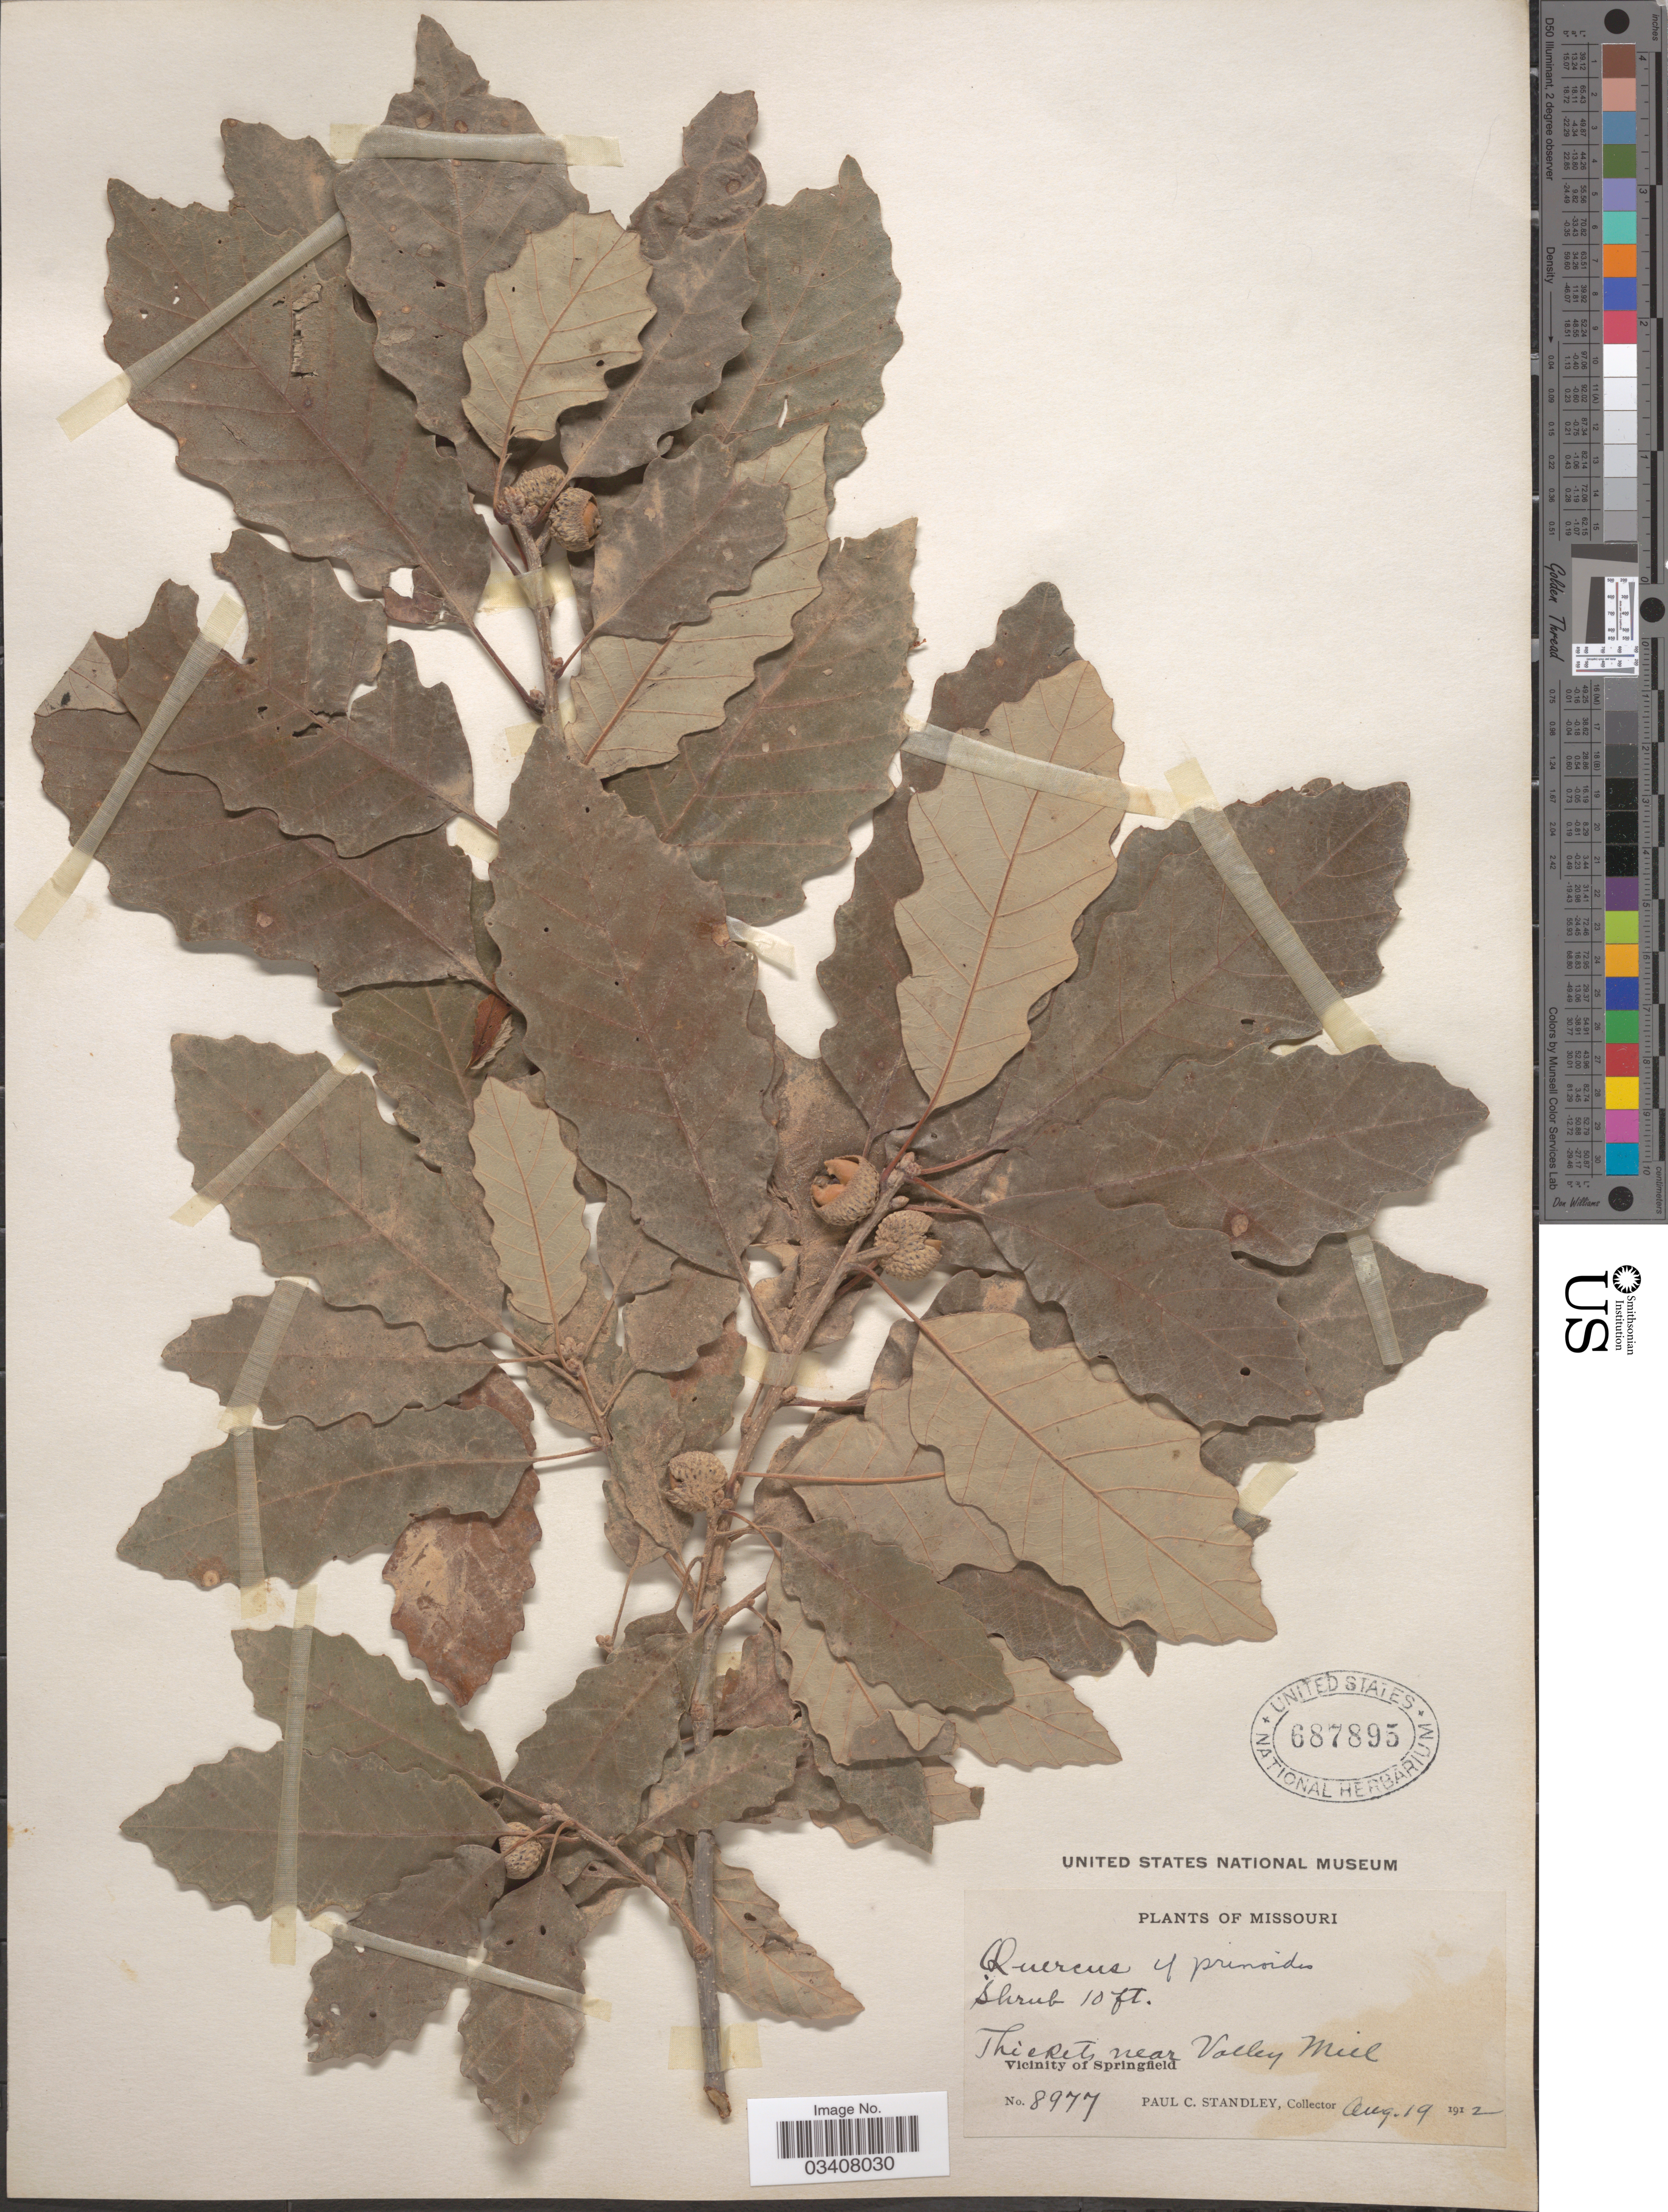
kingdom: Plantae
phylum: Tracheophyta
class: Magnoliopsida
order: Fagales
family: Fagaceae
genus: Quercus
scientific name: Quercus prinoides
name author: Willd.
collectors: P. C. Standley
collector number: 8977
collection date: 1912-08-19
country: United States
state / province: Missouri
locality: Thickets near Valley Mill. Vicinity of Springfield.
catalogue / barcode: US 687895